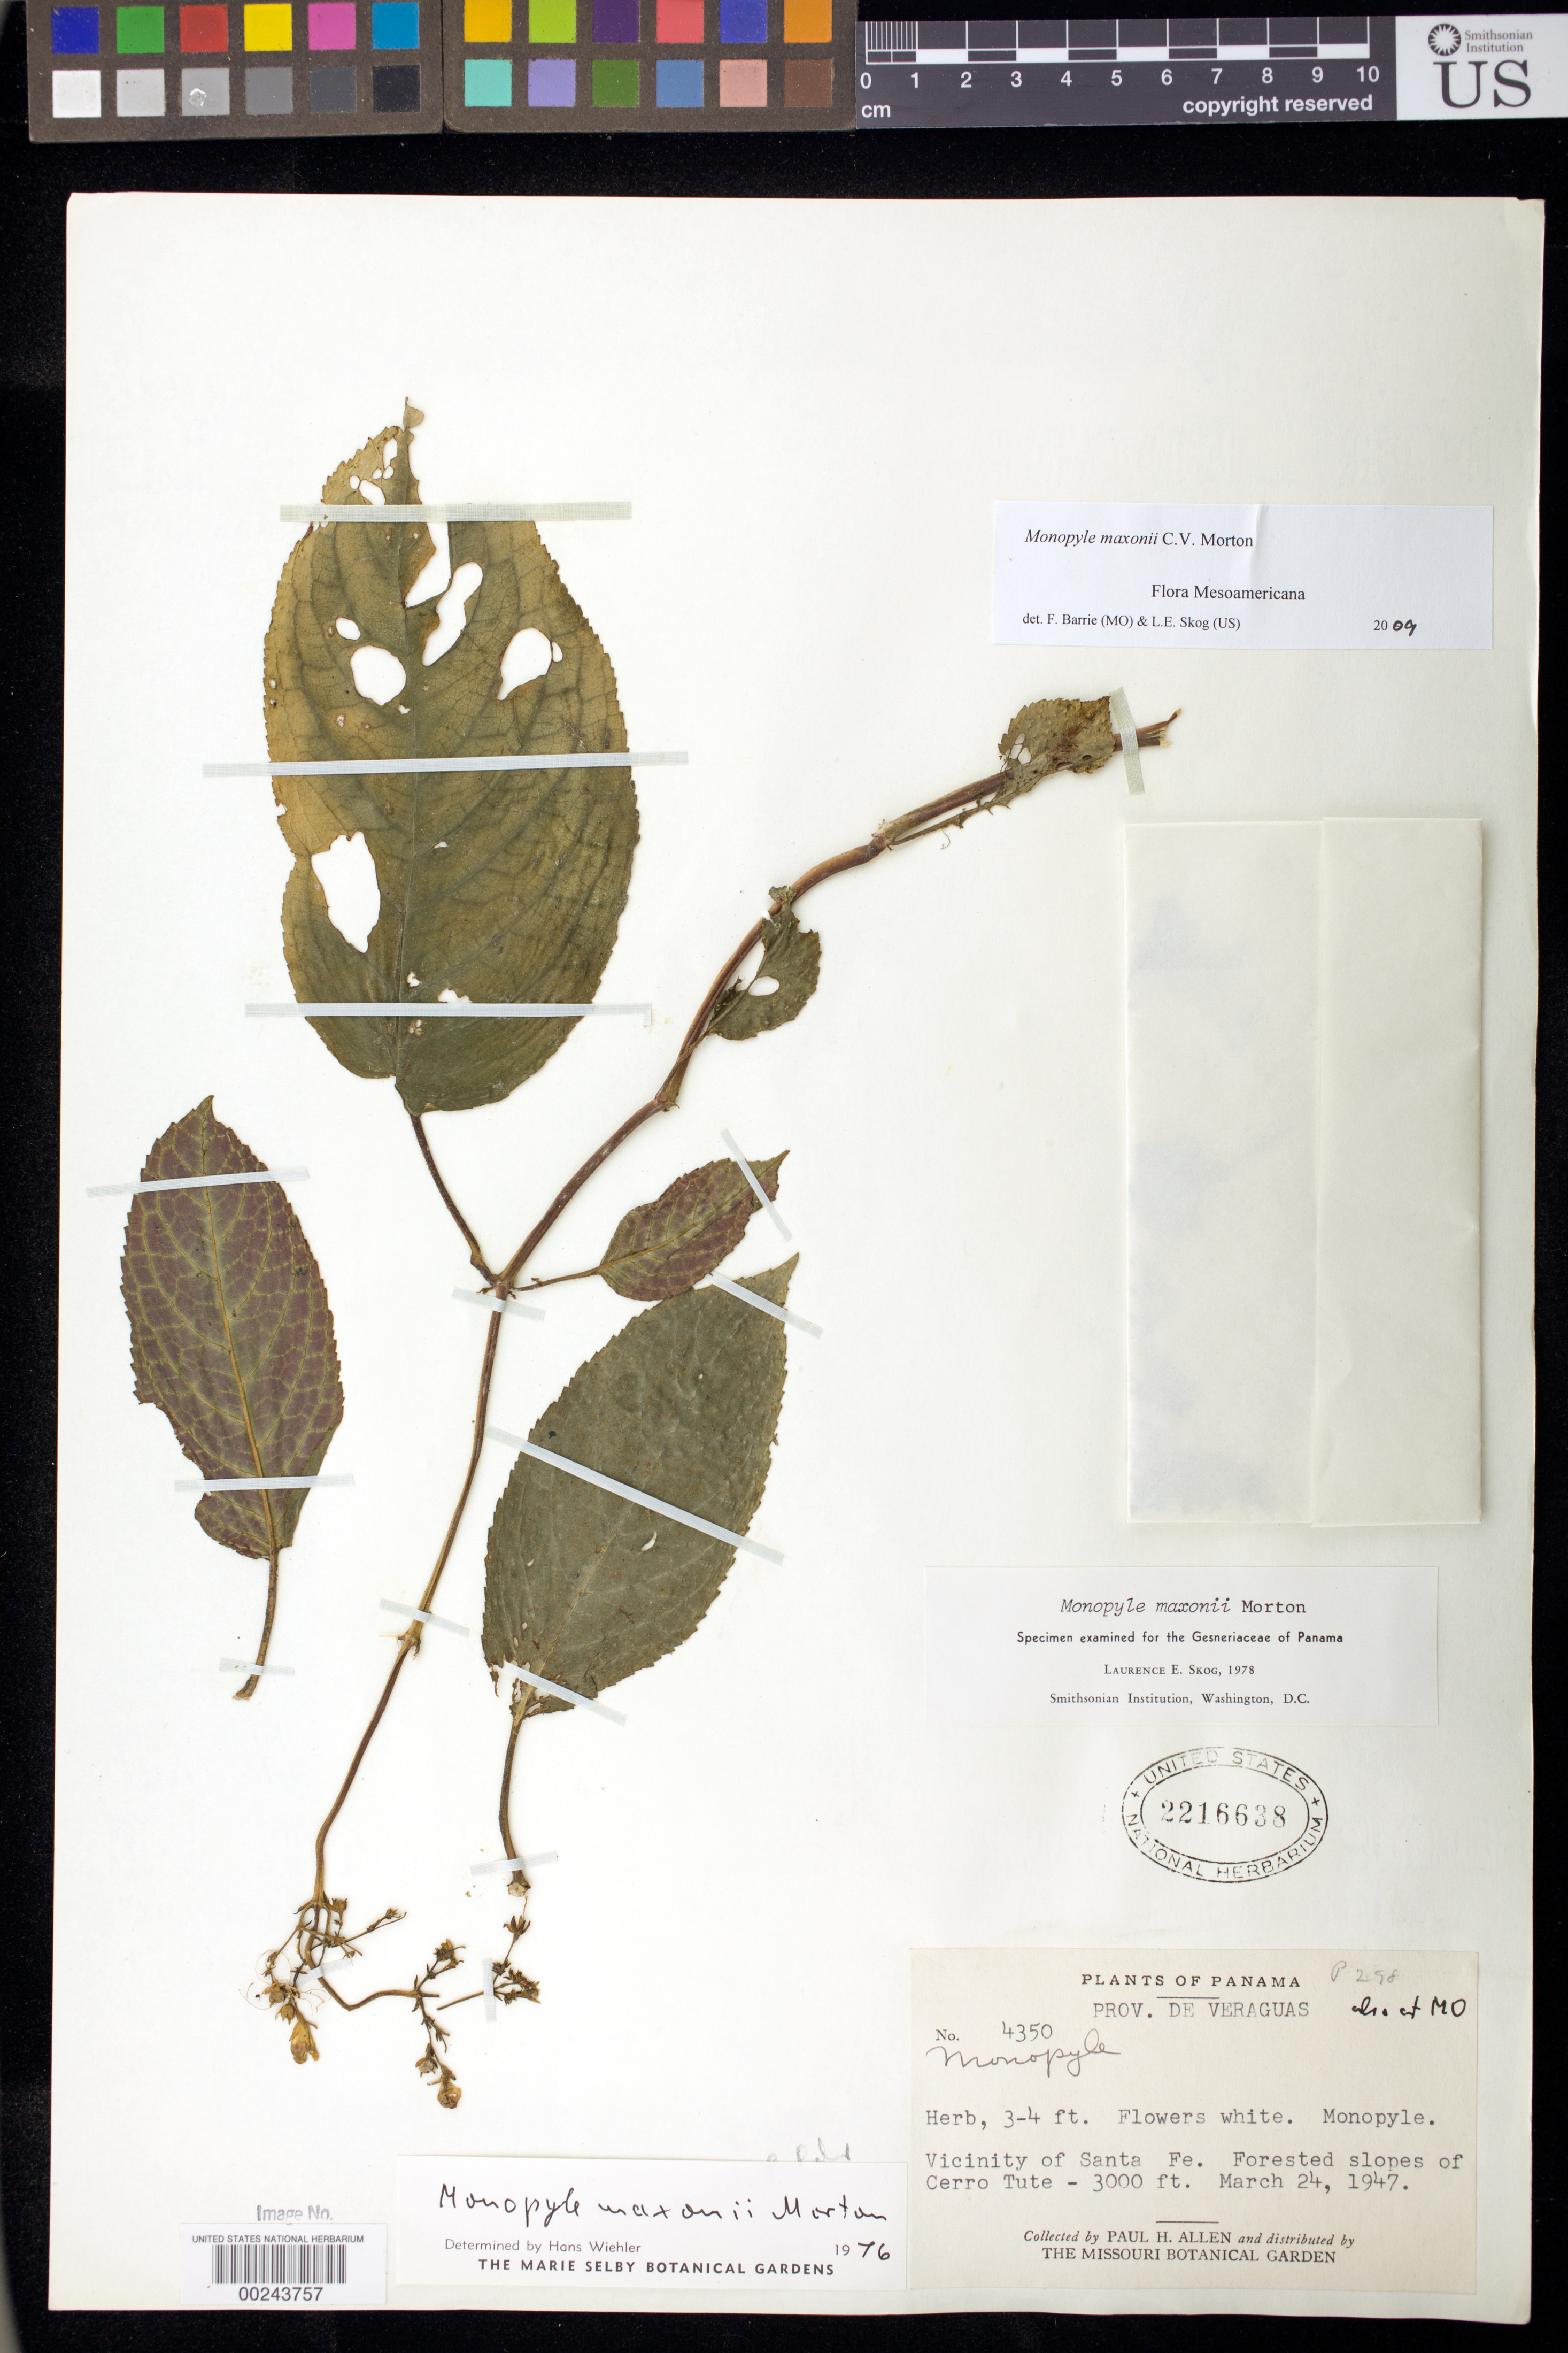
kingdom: Plantae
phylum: Tracheophyta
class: Magnoliopsida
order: Lamiales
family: Gesneriaceae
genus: Monopyle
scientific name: Monopyle maxonii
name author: C.V. Morton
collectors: P. H. Allen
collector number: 4350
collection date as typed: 24 Mar 1947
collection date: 1947-03-24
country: Panama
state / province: Veraguas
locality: Vicinity of Santa Fe, Cerro Tute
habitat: Forested slopes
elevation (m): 914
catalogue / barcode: US 2216638